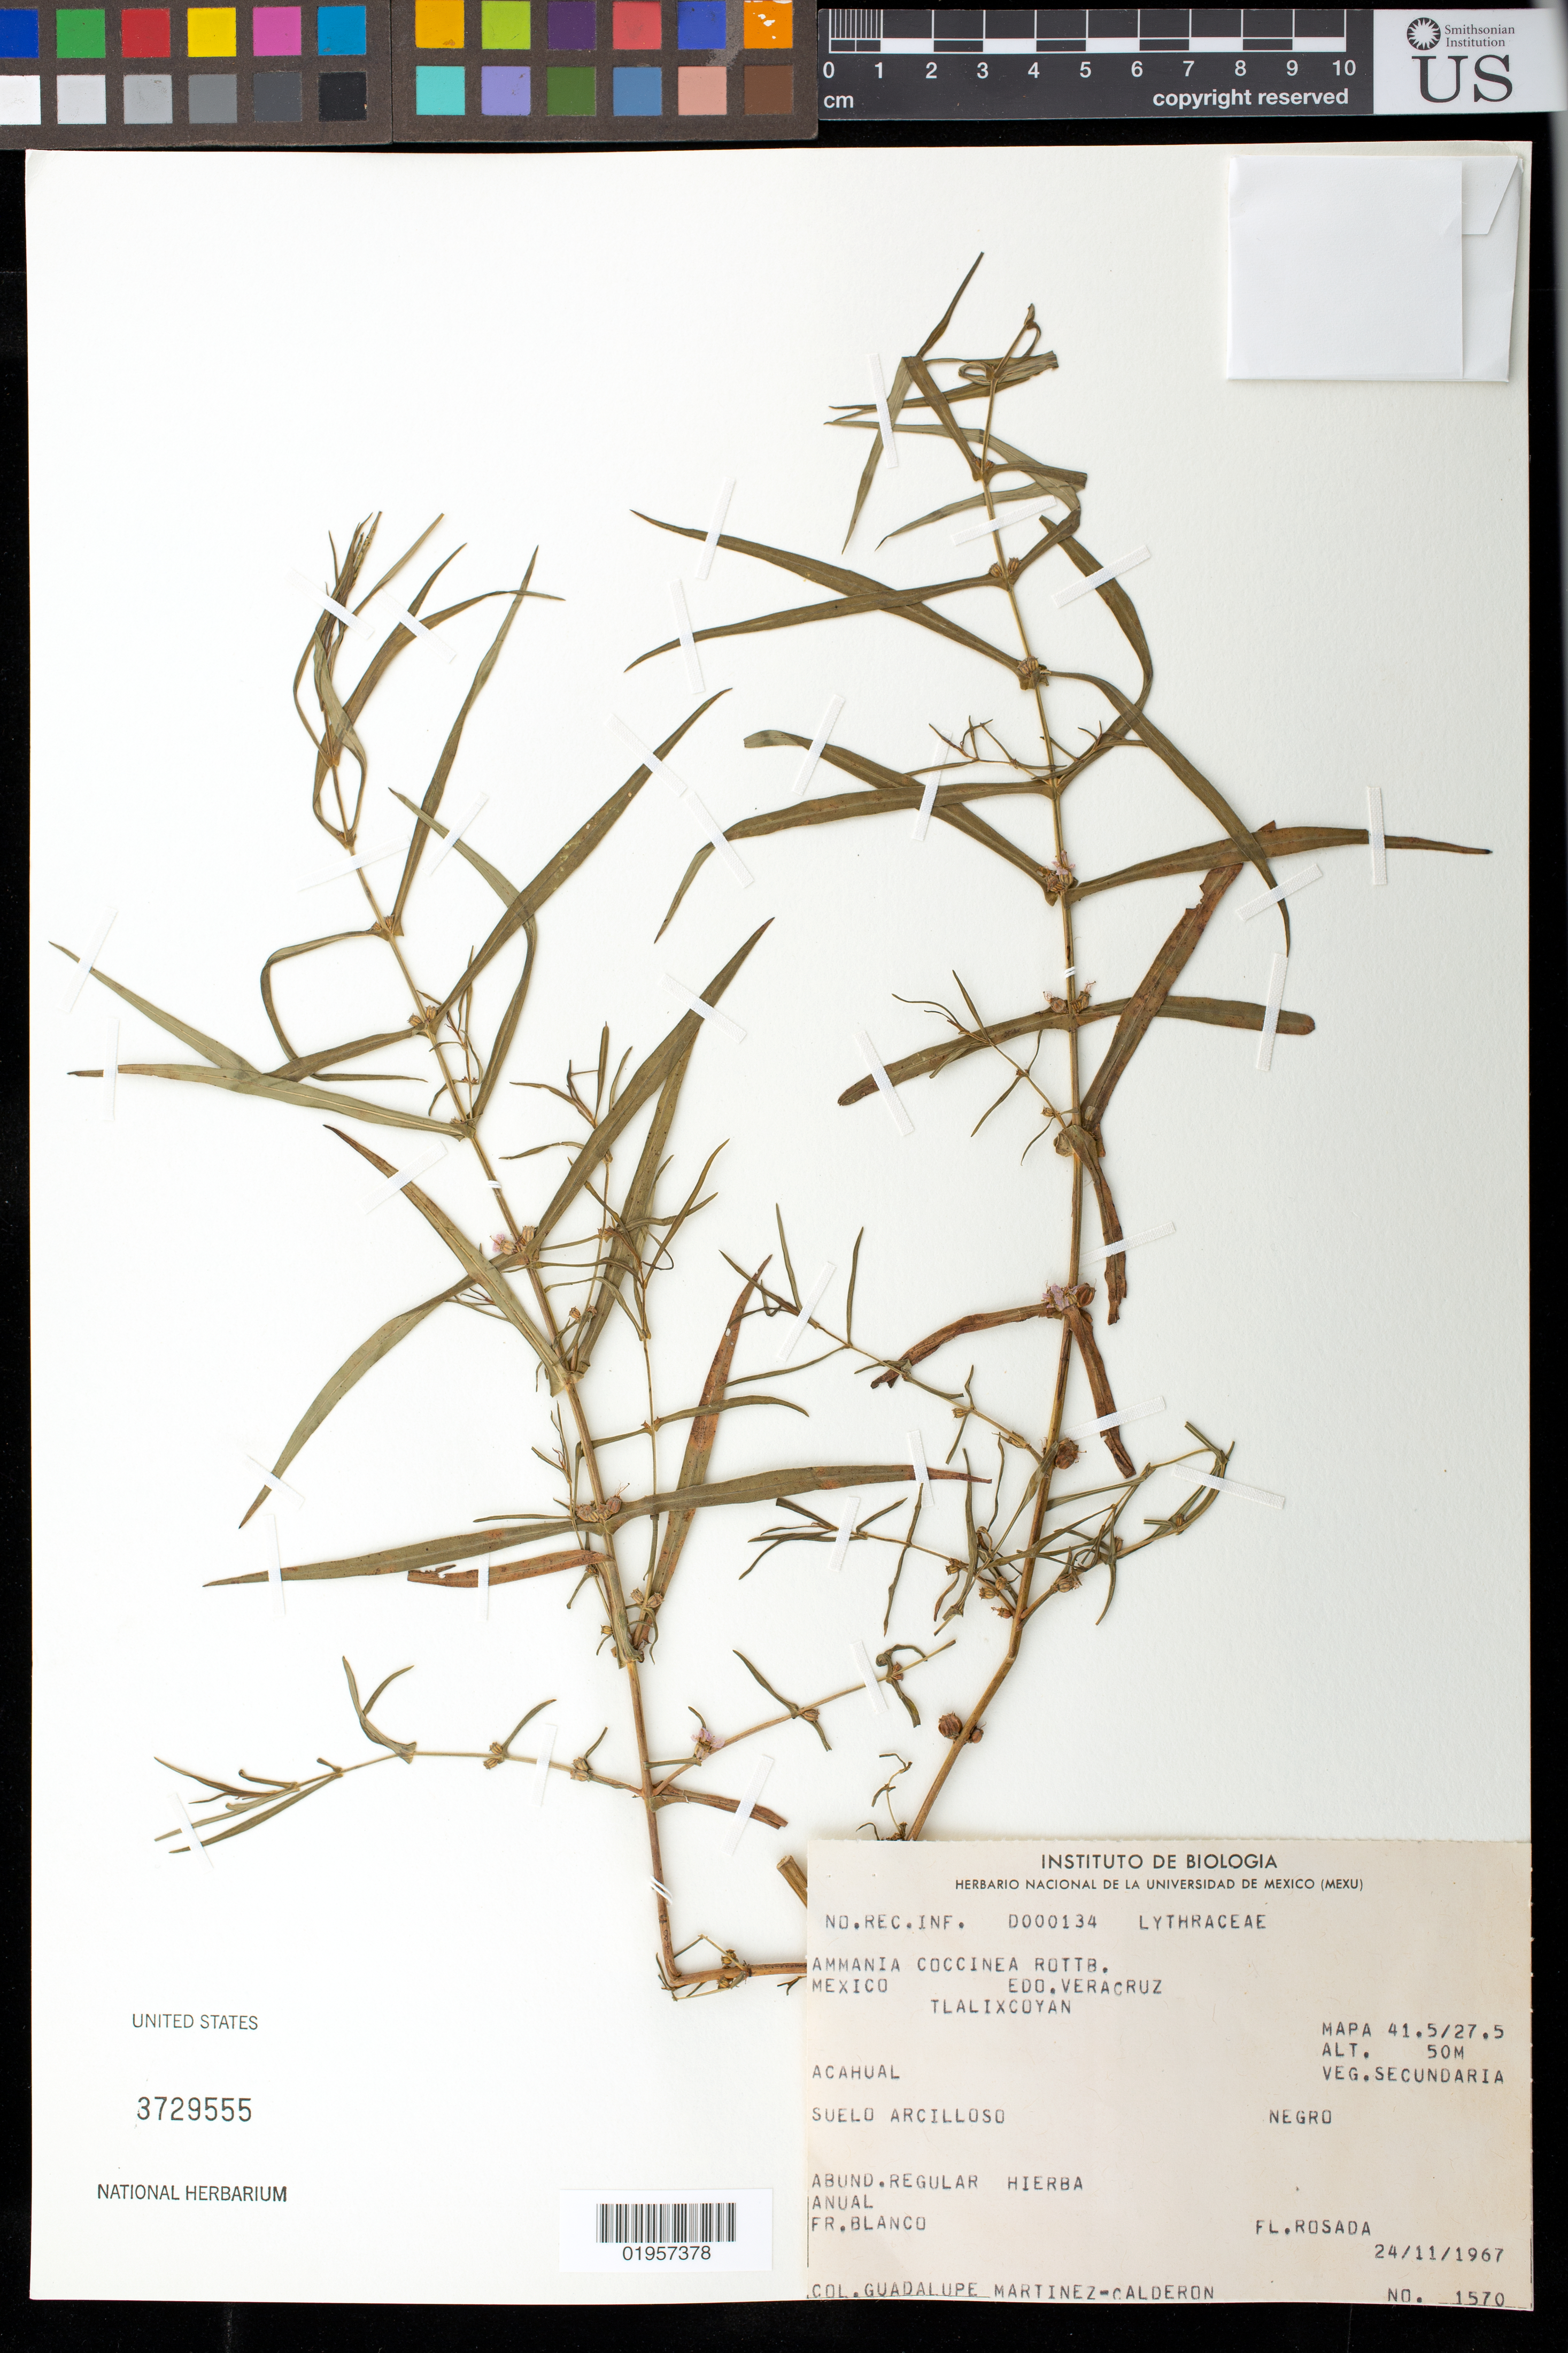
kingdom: Plantae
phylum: Tracheophyta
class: Magnoliopsida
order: Myrtales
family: Lythraceae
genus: Ammannia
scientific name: Ammannia coccinea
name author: Rottb.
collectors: G. Martínez Calderón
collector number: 1570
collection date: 1967-11-24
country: Mexico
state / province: Veracruz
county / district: Tlalixcoyan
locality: Acahual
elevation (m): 50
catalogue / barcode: US 3729555